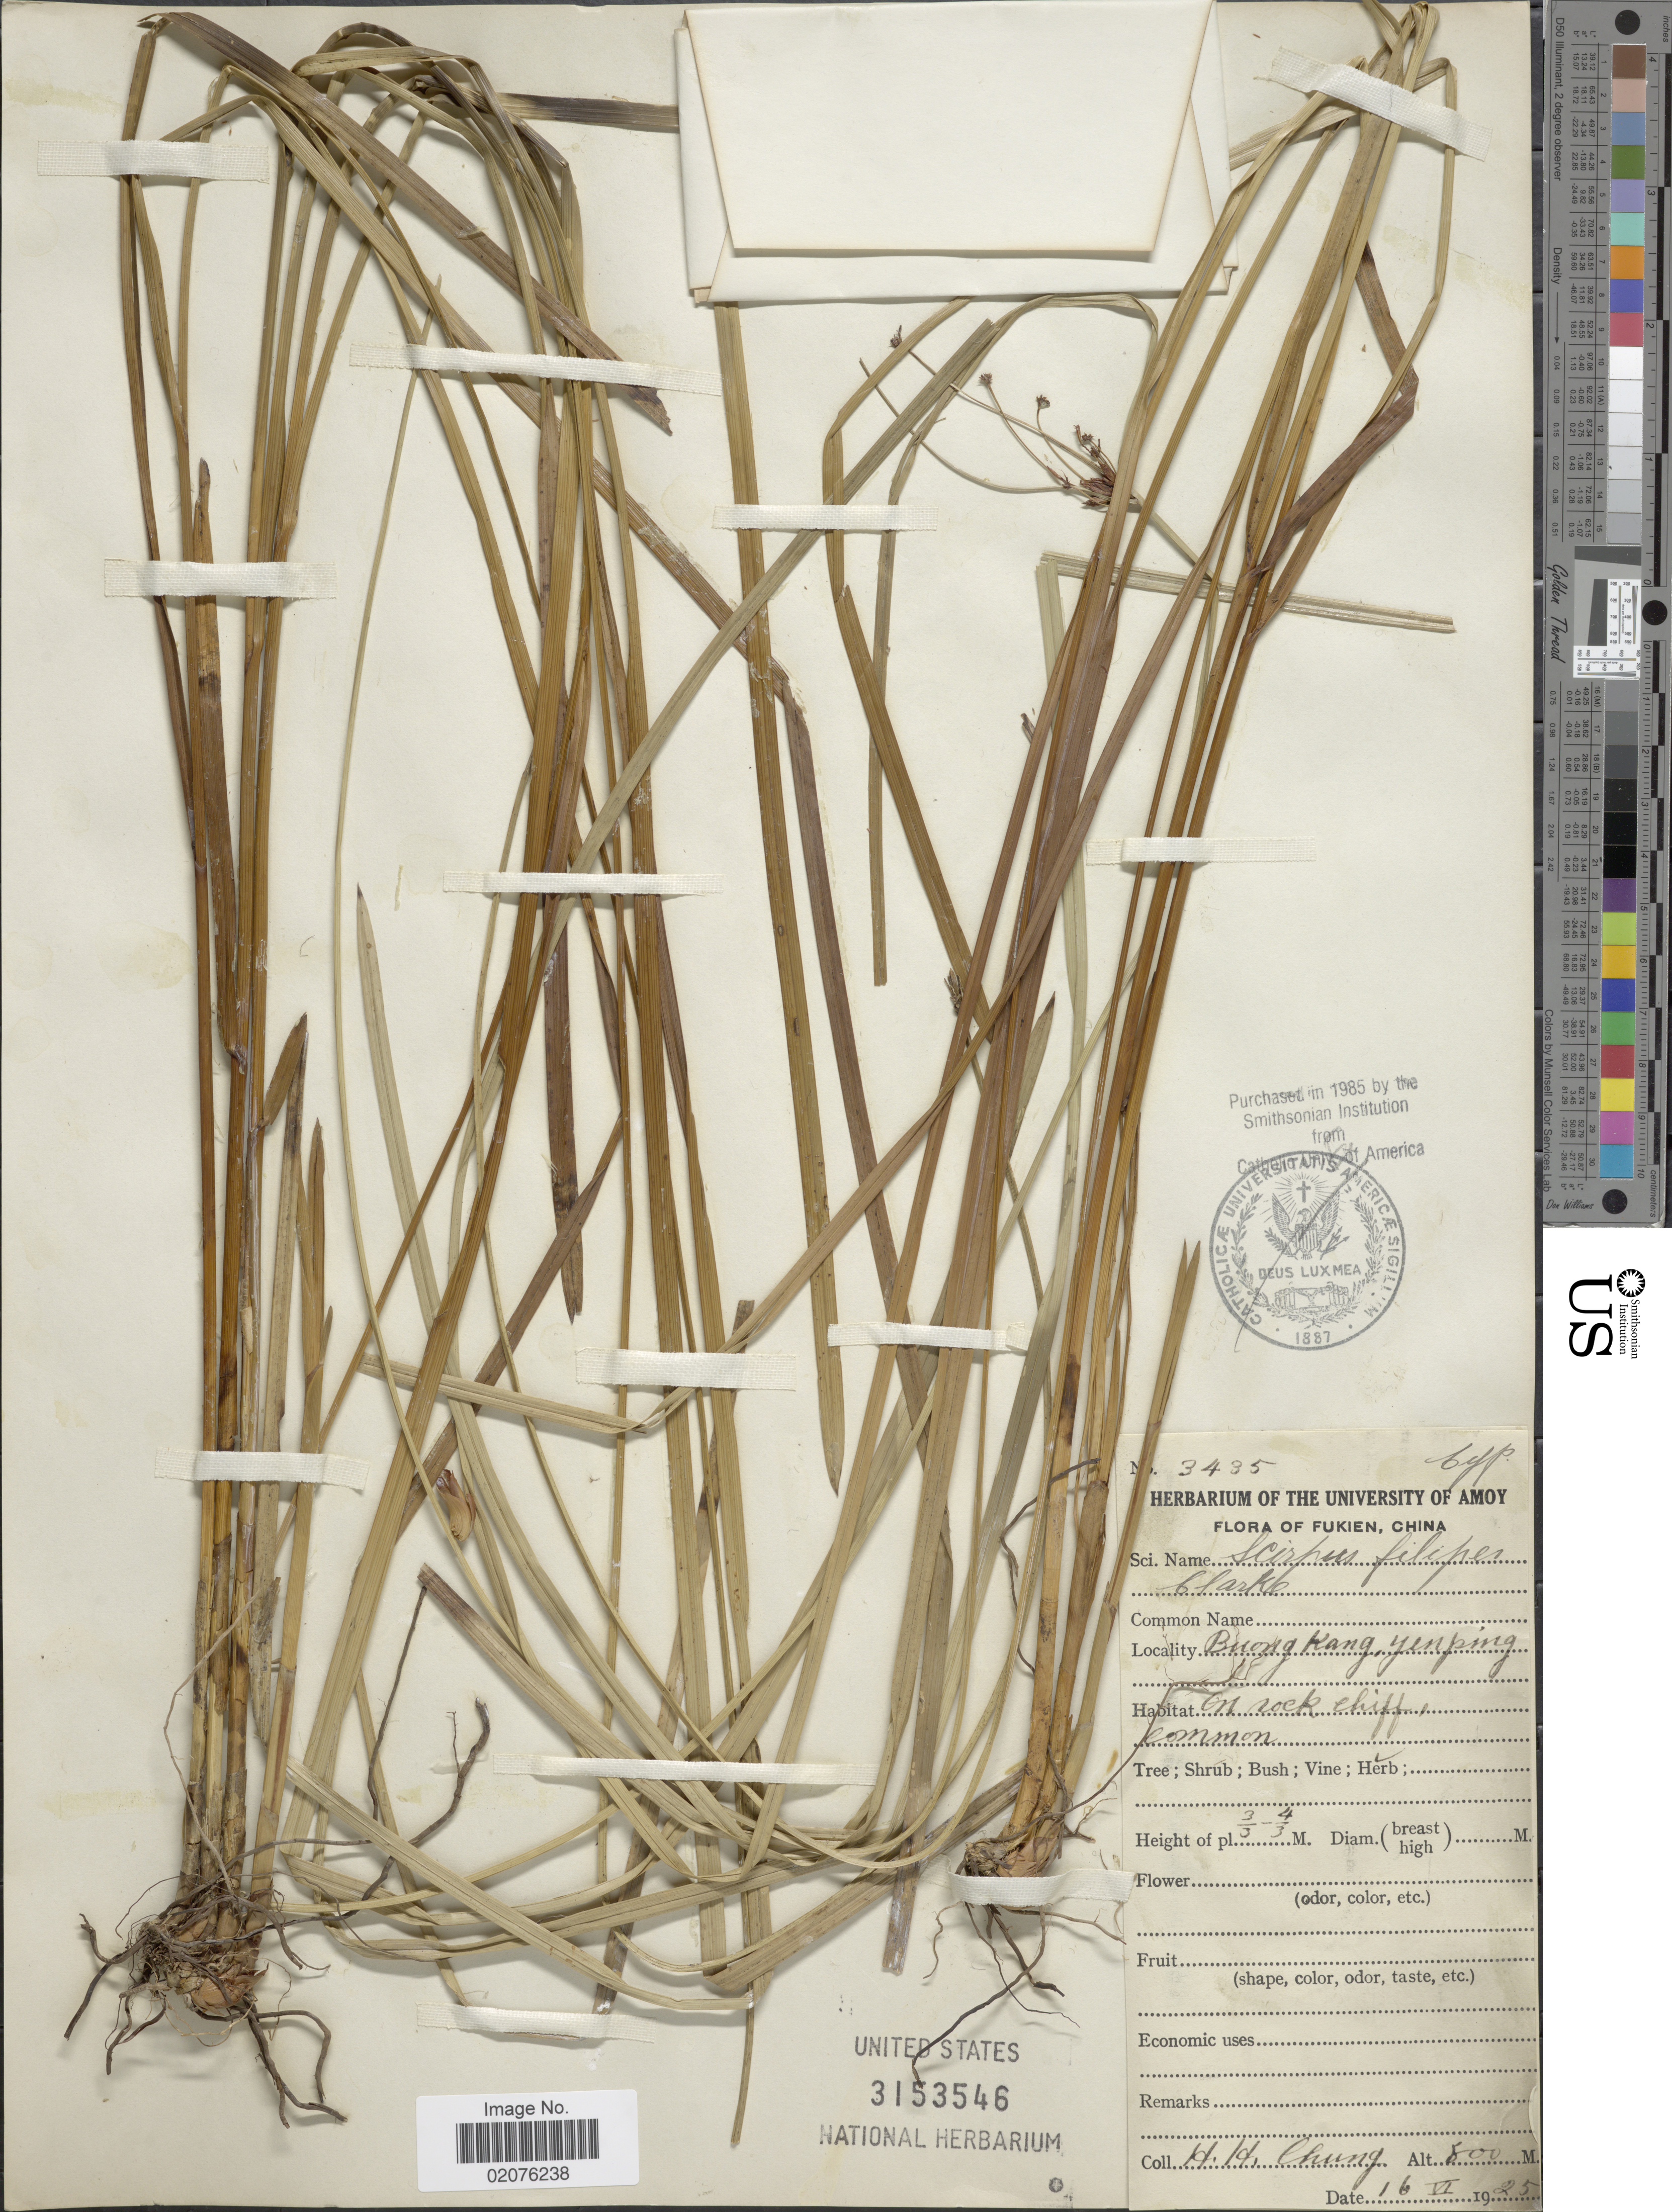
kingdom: Plantae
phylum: Tracheophyta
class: Liliopsida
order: Poales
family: Cyperaceae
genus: Trichophorum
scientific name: Trichophorum filipes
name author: Lév-Bourret & J.R. Starr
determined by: Strong, Mark T., (BOT), Smithsonian Institution - National Museum of Natural History (UNITED STATES)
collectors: H. Chung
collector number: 3435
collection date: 1925-06-16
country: China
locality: Buong Kang, Yenping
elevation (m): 800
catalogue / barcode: US 3153546